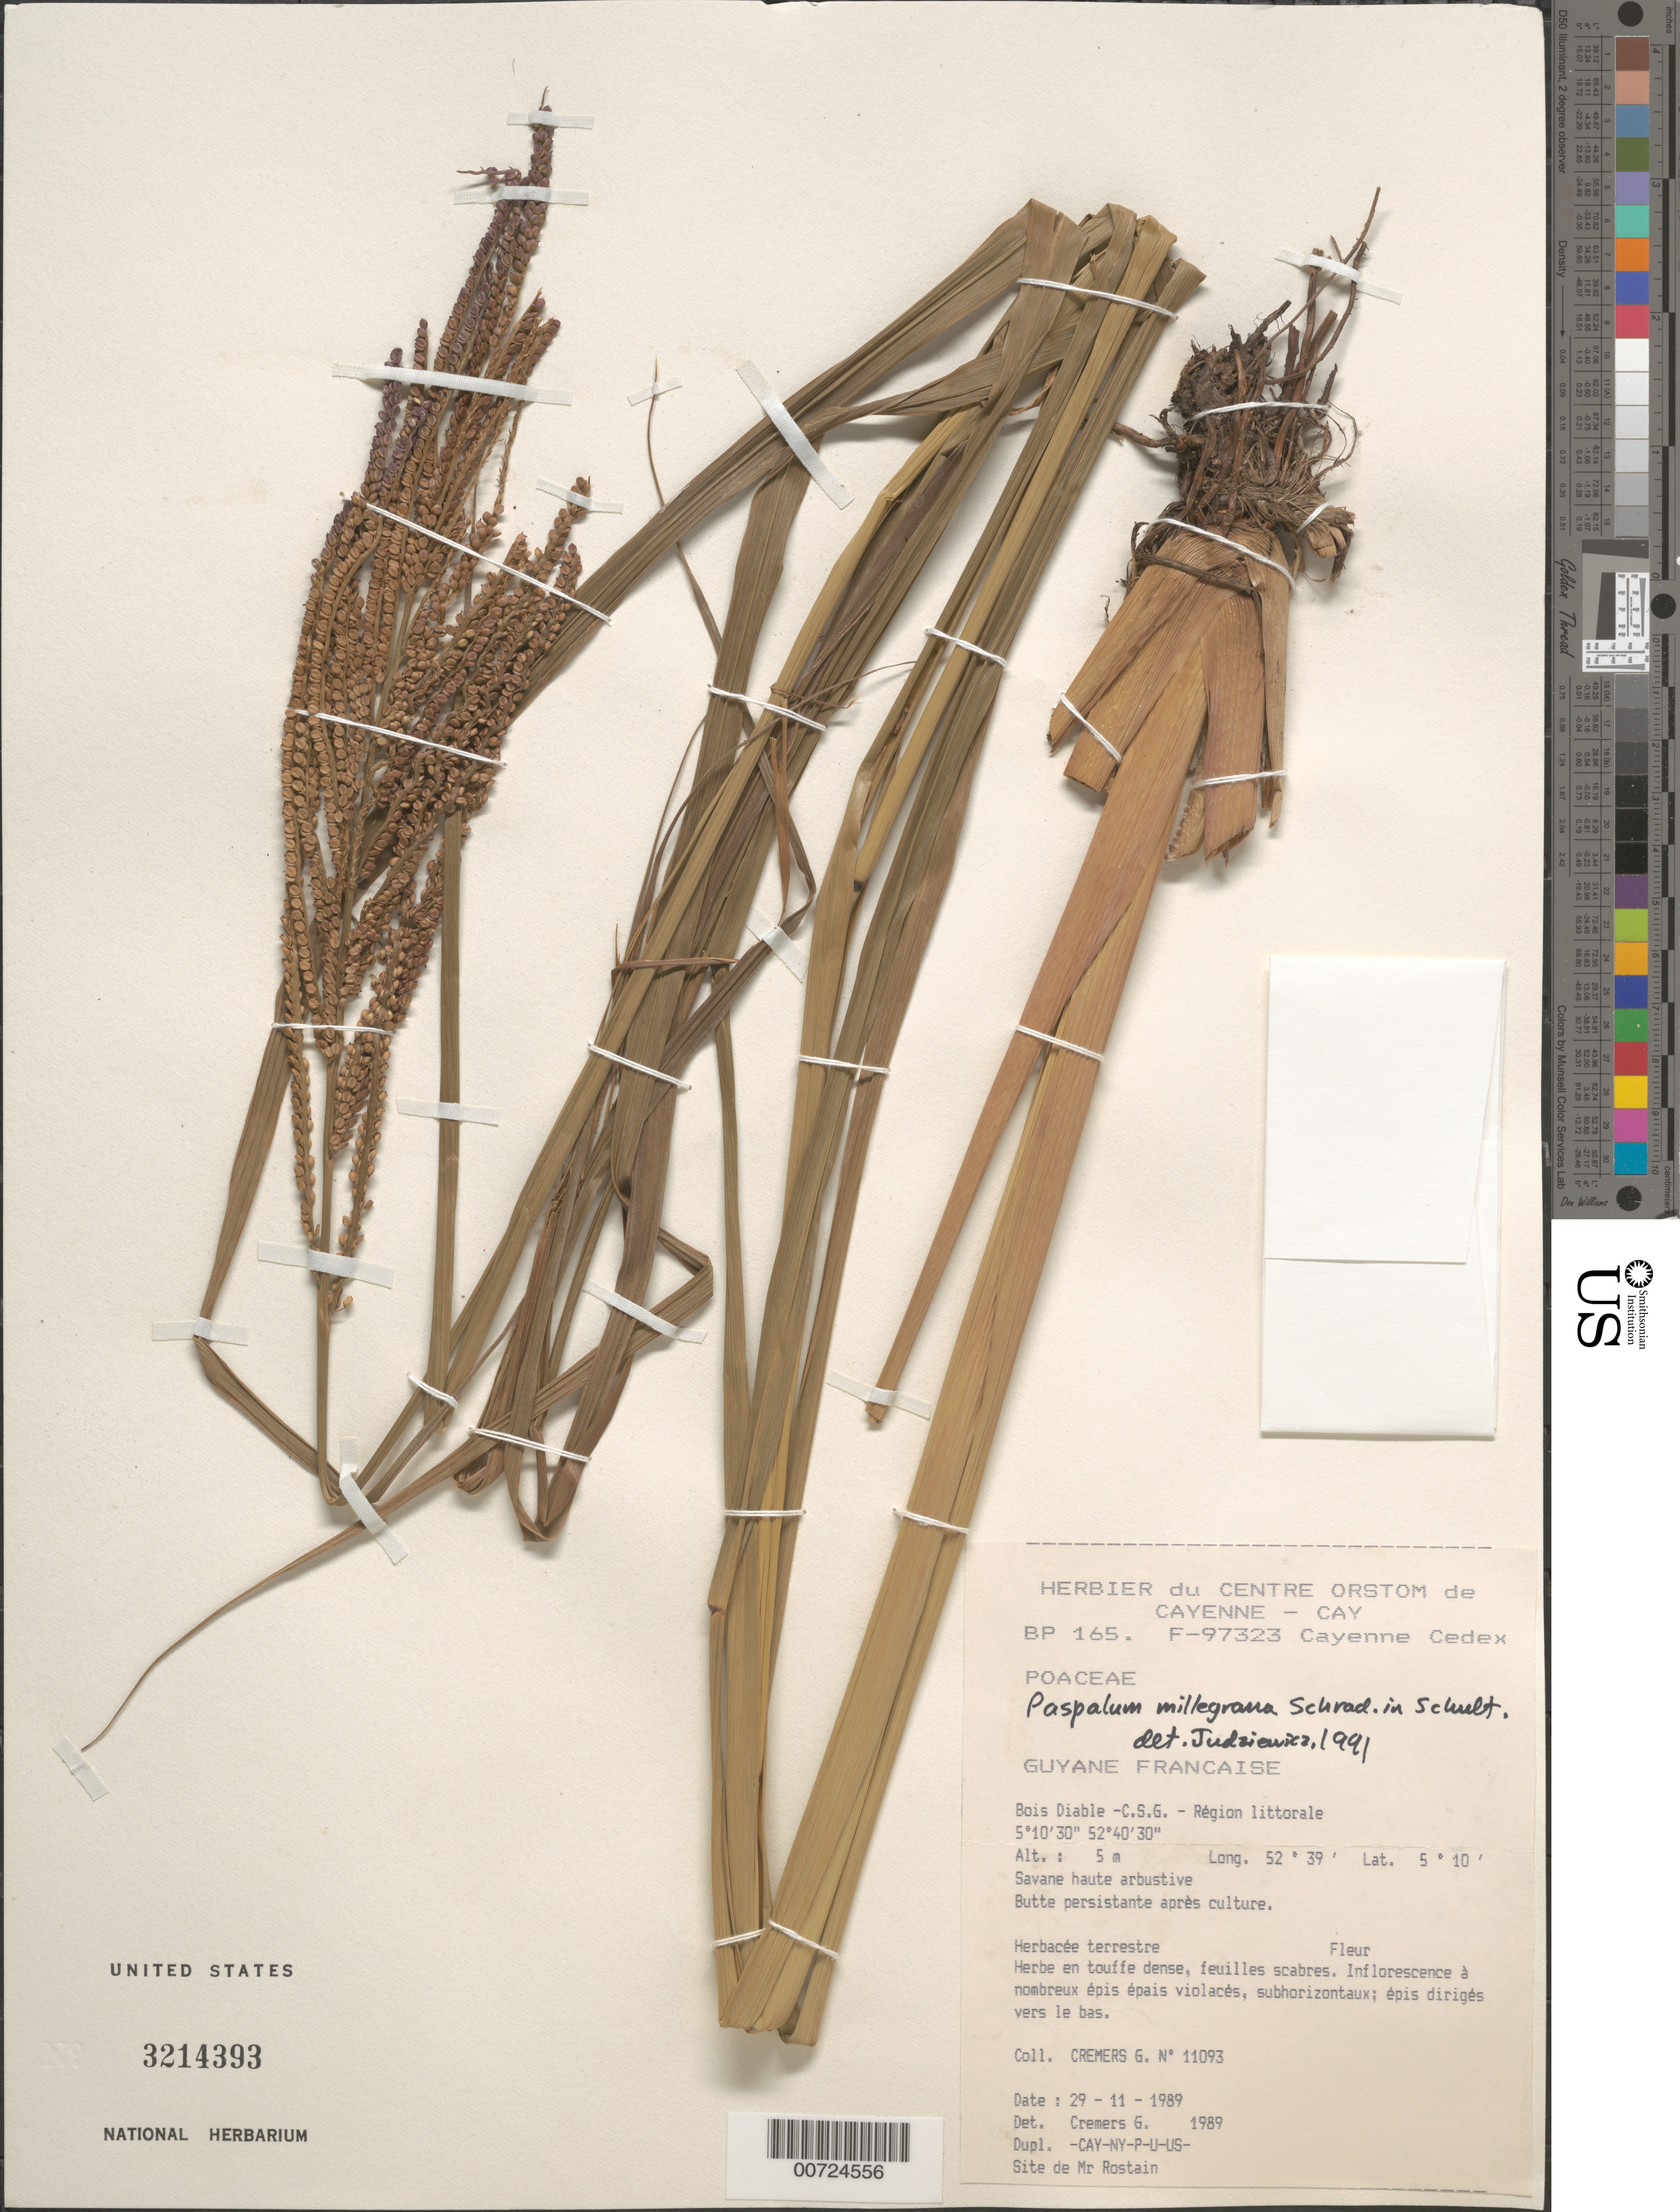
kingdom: Plantae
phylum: Tracheophyta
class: Liliopsida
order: Poales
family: Poaceae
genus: Paspalum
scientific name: Paspalum millegrana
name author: Schrad.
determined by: Judziewicz, E. J.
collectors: G. Cremers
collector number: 11093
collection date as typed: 29-Nov-89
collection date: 1989-11-29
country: French Guiana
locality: Bois Diable, C.S.G.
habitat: Région littorale, savane haute arbustive, butte persistante apres culture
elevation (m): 5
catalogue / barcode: US 3214393